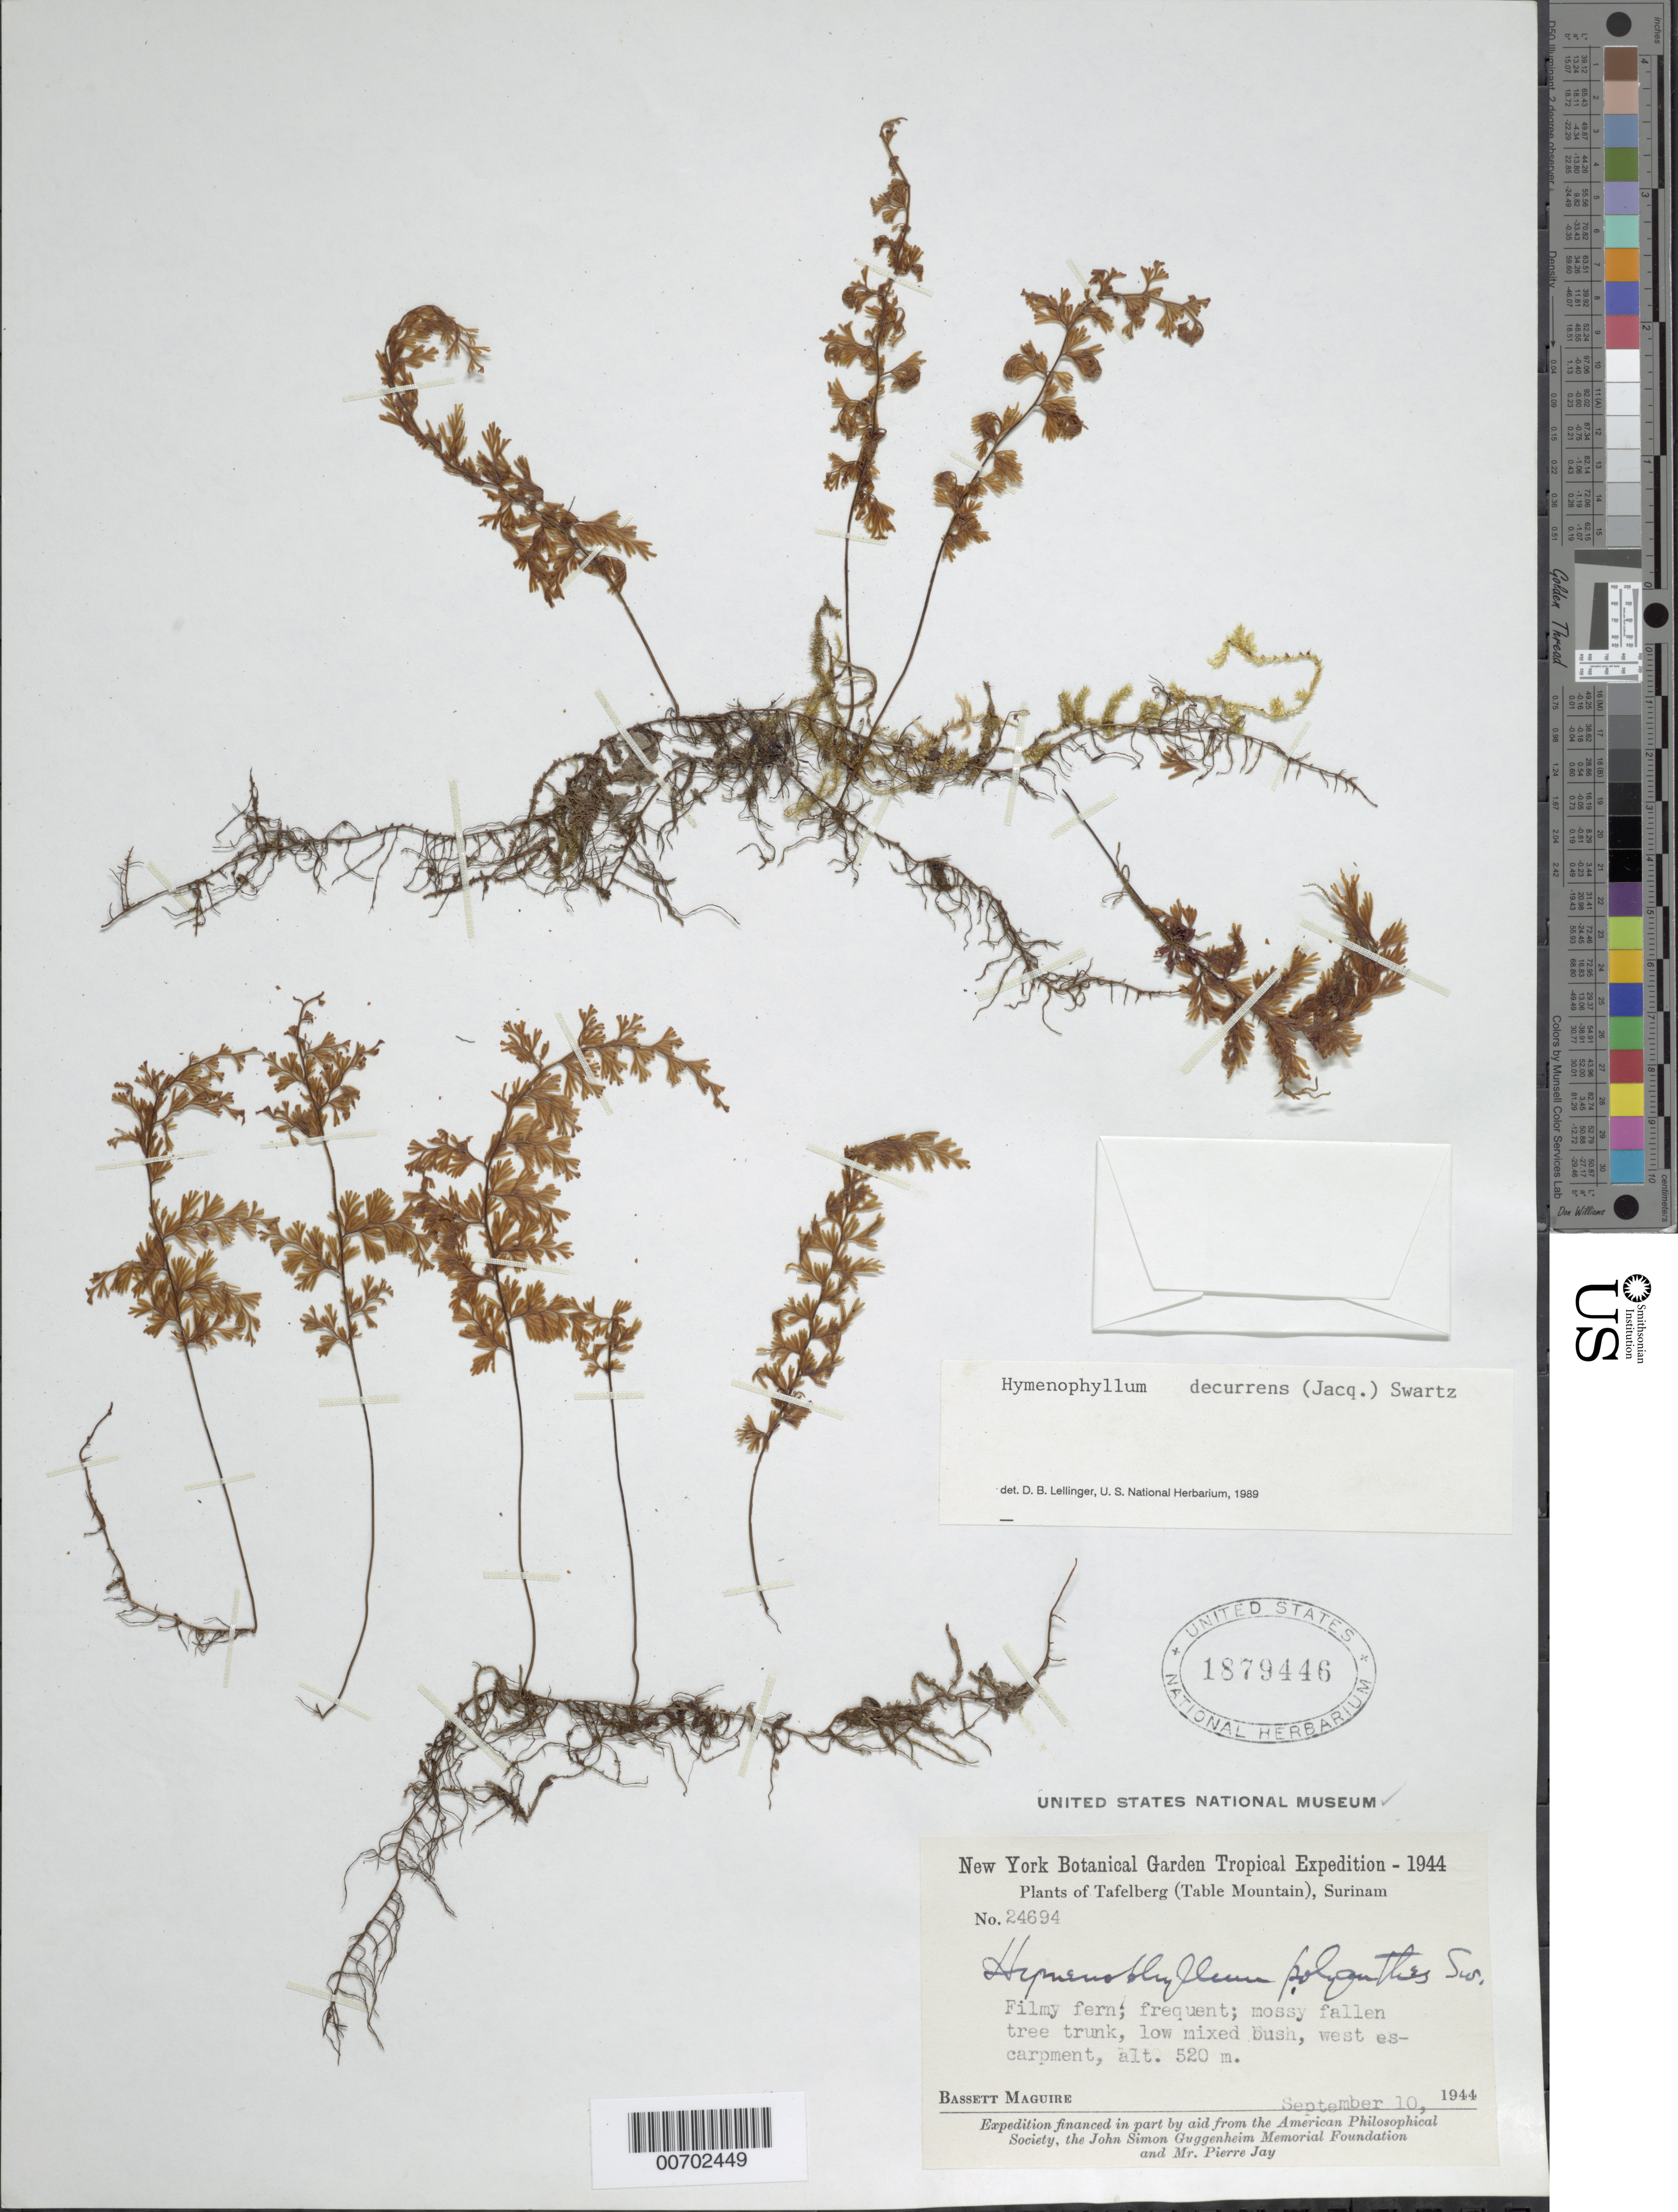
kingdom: Plantae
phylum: Tracheophyta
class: Polypodiopsida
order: Hymenophyllales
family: Hymenophyllaceae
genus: Hymenophyllum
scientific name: Hymenophyllum decurrens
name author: (Jacq.) Sw.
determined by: Lellinger, David B., (BOT), Smithsonian Institution - National Museum of Natural History (UNITED STATES)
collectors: B. Maguire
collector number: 24694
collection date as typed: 10-Sep-44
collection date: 1944-09-10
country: Suriname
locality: Tafelberg (Table Mountain), W escarpment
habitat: Low mixed busy, mossy fallen tree trunk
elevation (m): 520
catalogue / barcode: US 1879446